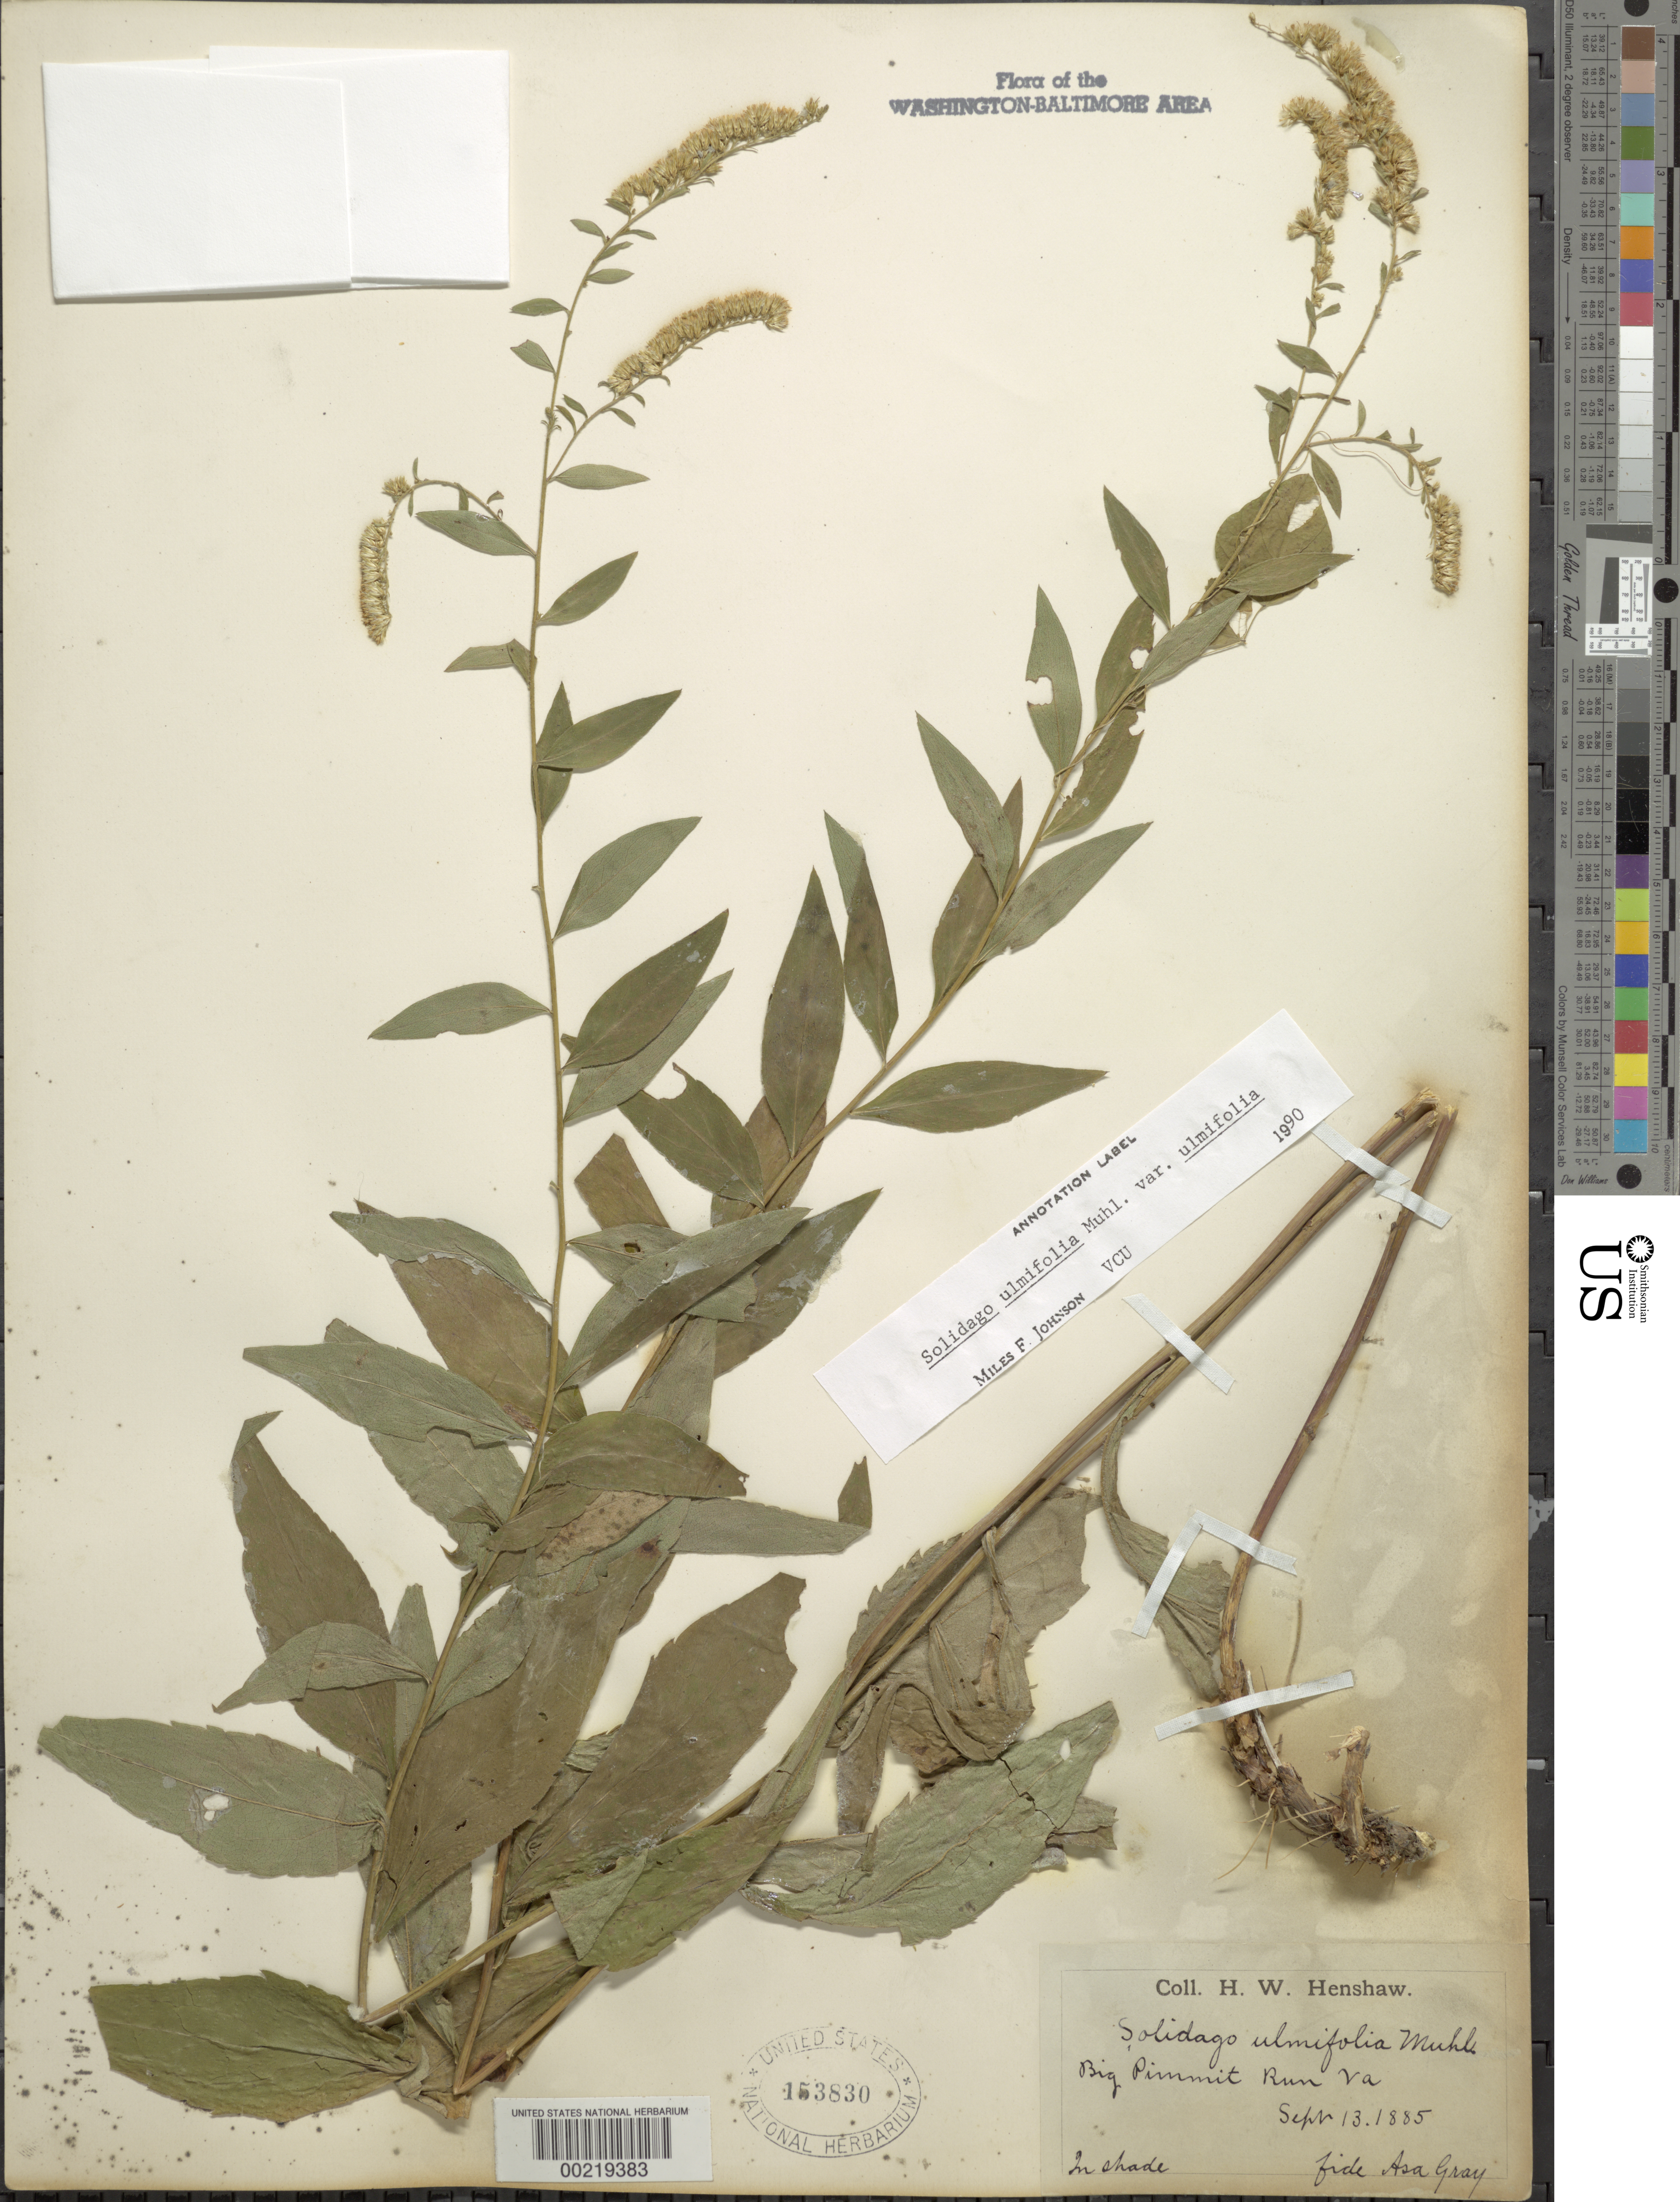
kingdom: Plantae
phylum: Tracheophyta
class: Magnoliopsida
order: Asterales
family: Asteraceae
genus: Solidago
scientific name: Solidago ulmifolia var. ulmifolia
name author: Muhl.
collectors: H. Henshaw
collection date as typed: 13 Sep 1885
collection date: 1885-09-13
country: United States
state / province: Virginia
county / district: Fairfax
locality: Big Pimmitt Run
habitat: Shade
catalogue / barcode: US 153830